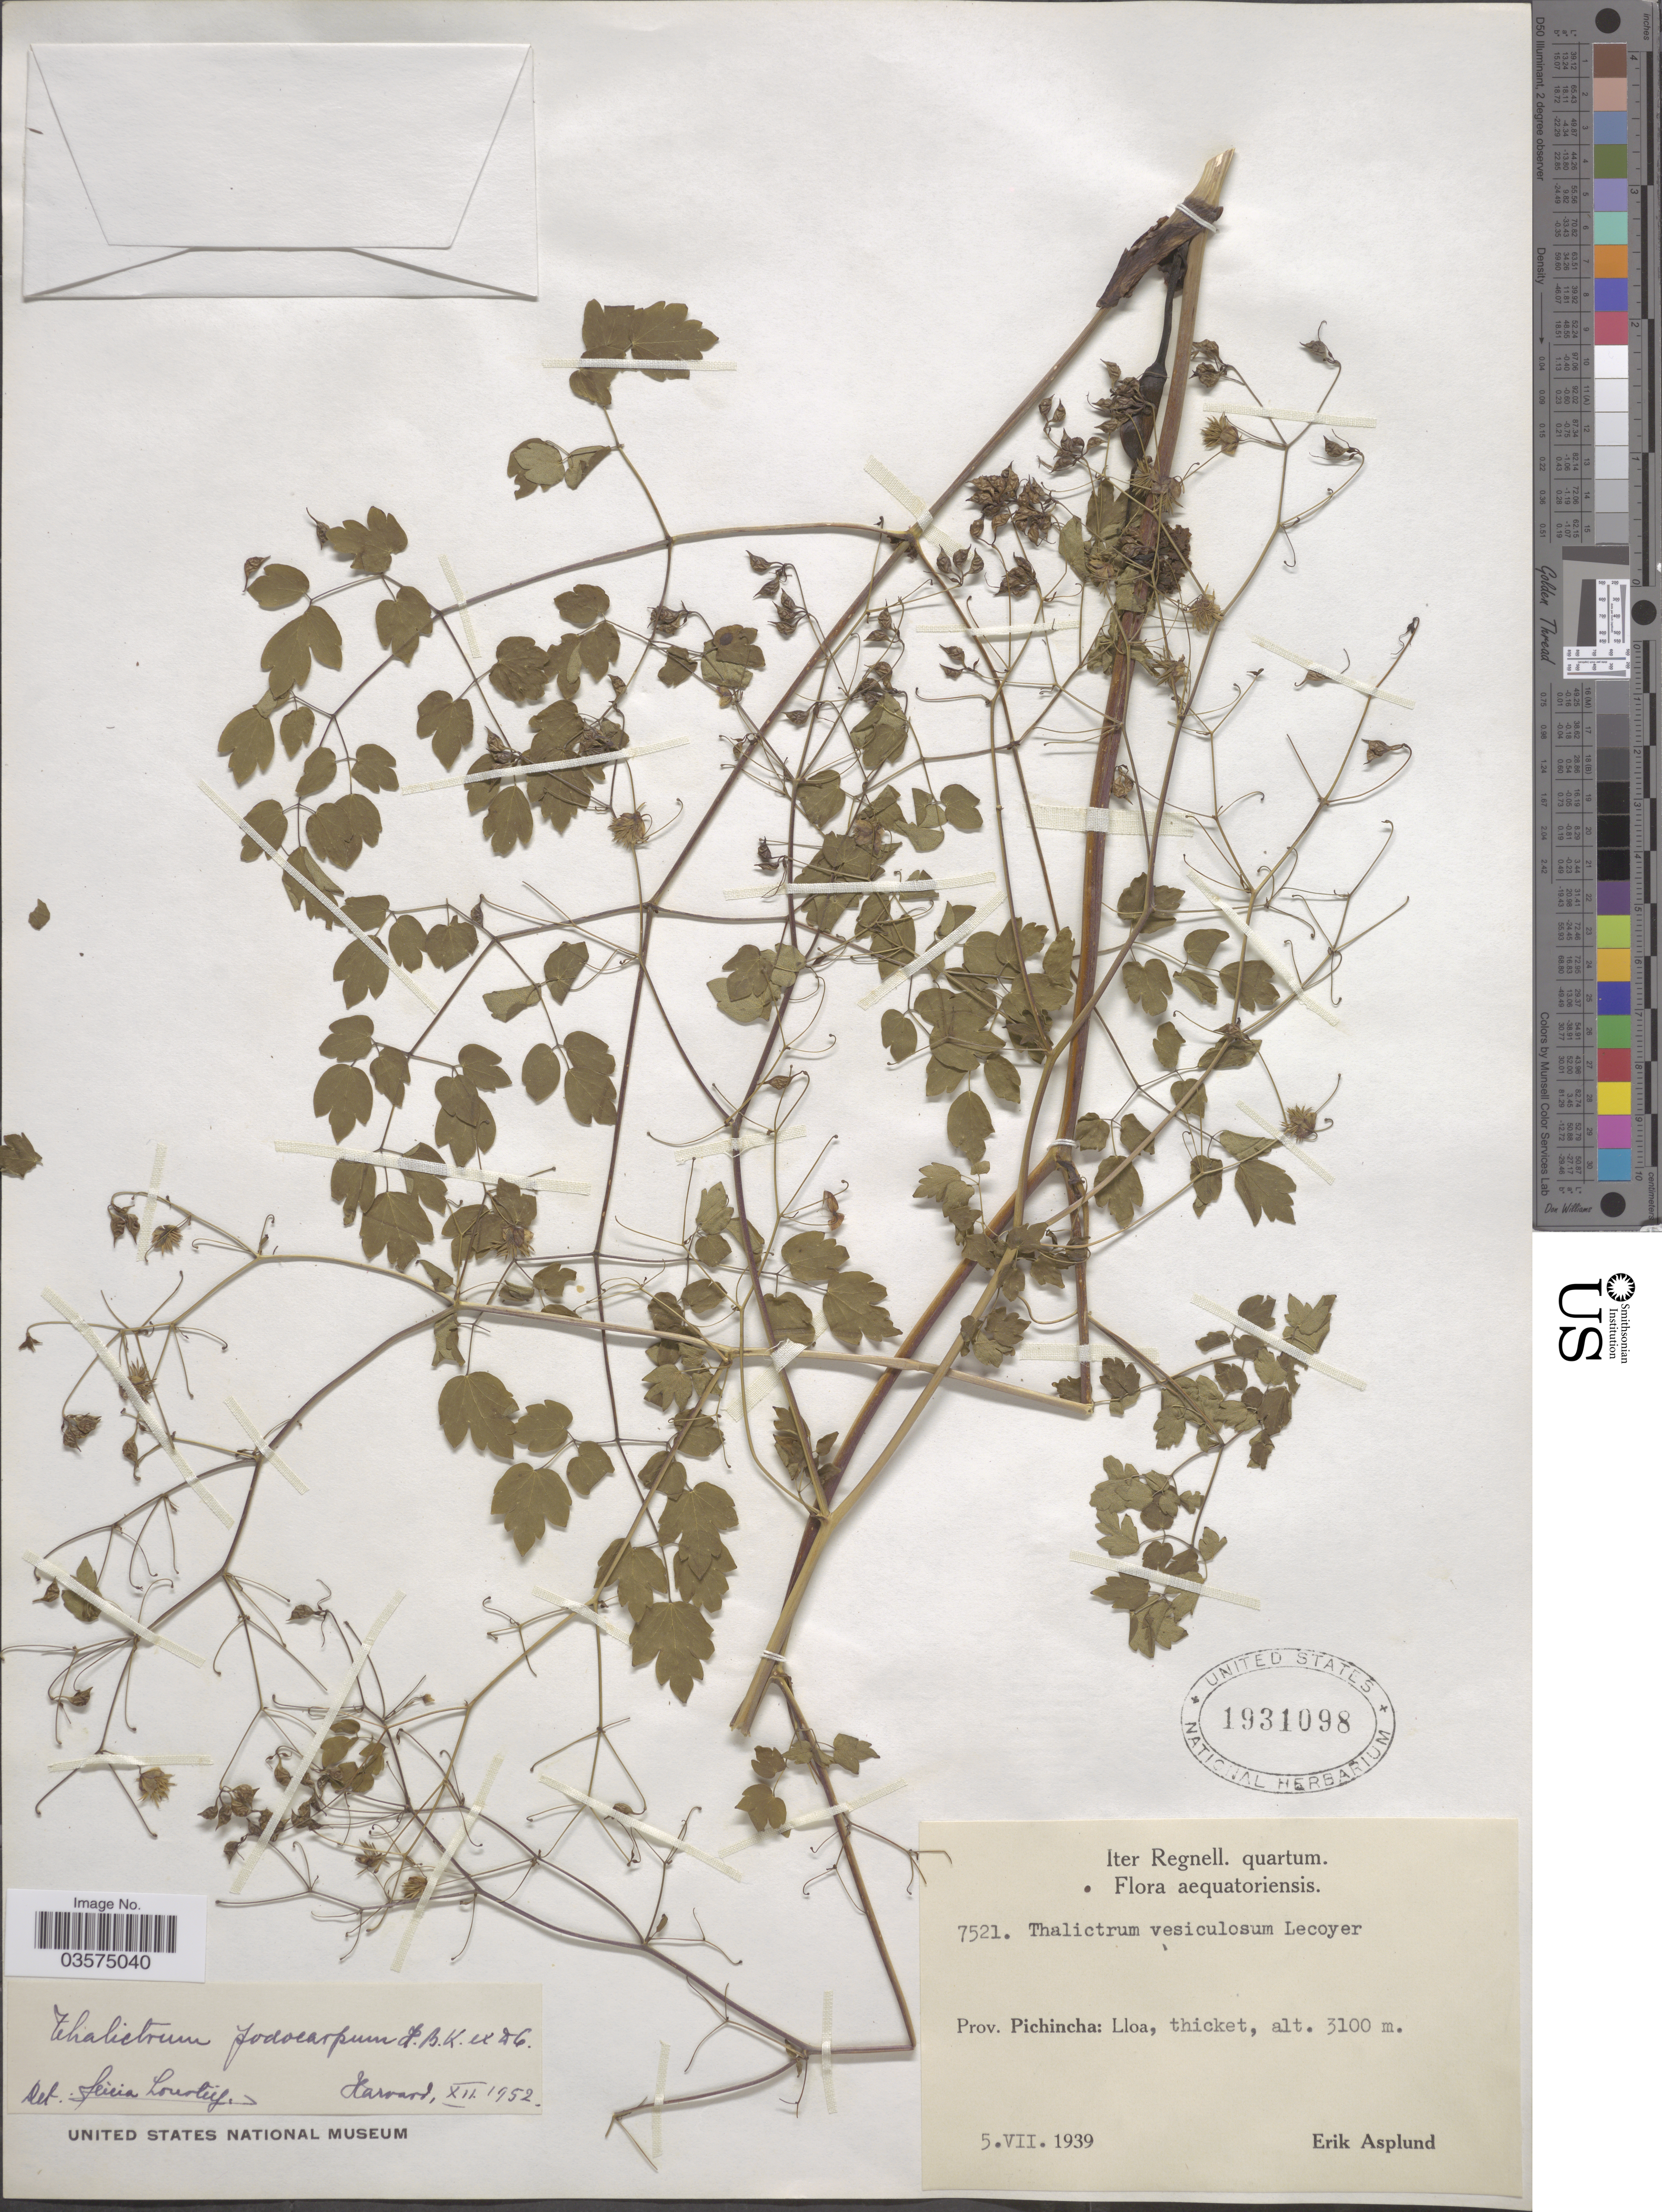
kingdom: Plantae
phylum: Tracheophyta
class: Magnoliopsida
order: Ranunculales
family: Ranunculaceae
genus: Thalictrum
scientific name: Thalictrum podocarpum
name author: Kunth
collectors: E. Asplund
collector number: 7521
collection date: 1939-07-05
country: Ecuador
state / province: Pichincha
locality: Iter Regnell. quartum. Aequatoriensis. Lloa.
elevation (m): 3100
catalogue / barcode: US 1931098